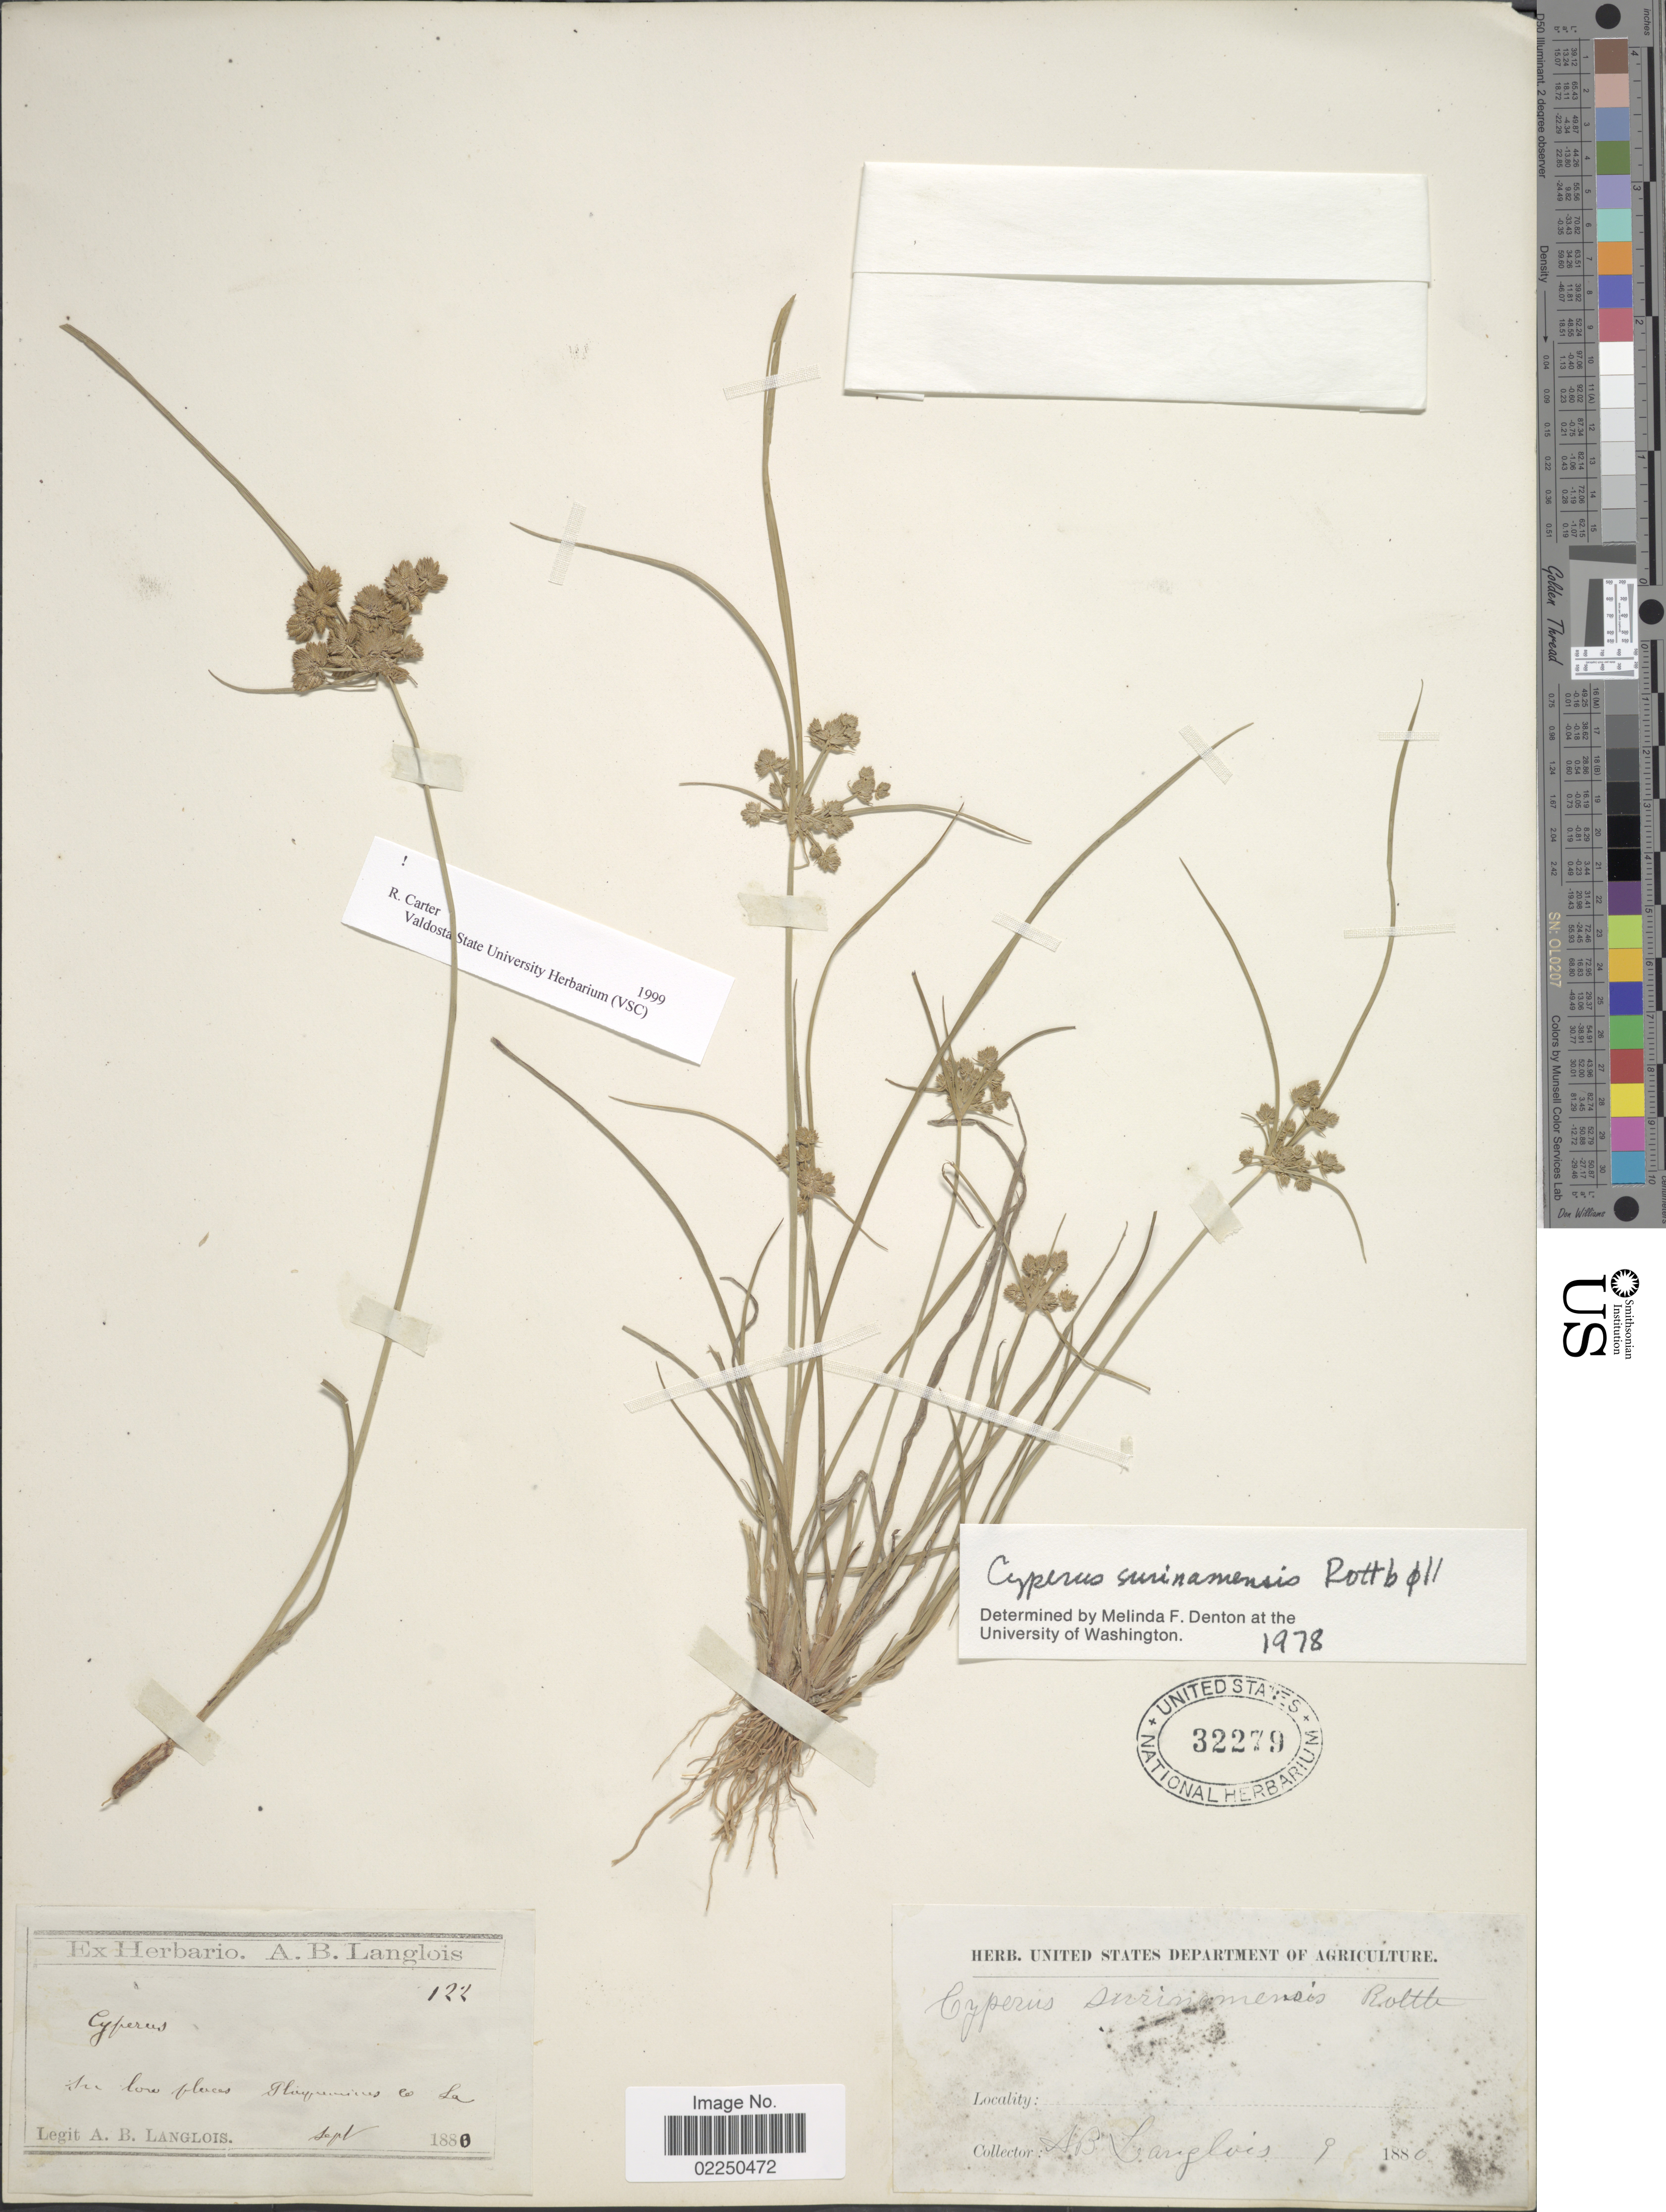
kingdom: Plantae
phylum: Tracheophyta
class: Liliopsida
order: Poales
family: Cyperaceae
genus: Cyperus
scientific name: Cyperus surinamensis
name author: Rottb.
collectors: A. Langlois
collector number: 122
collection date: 1880-09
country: United States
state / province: Louisiana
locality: In low places. Plaquemines Co.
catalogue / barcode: US 32279